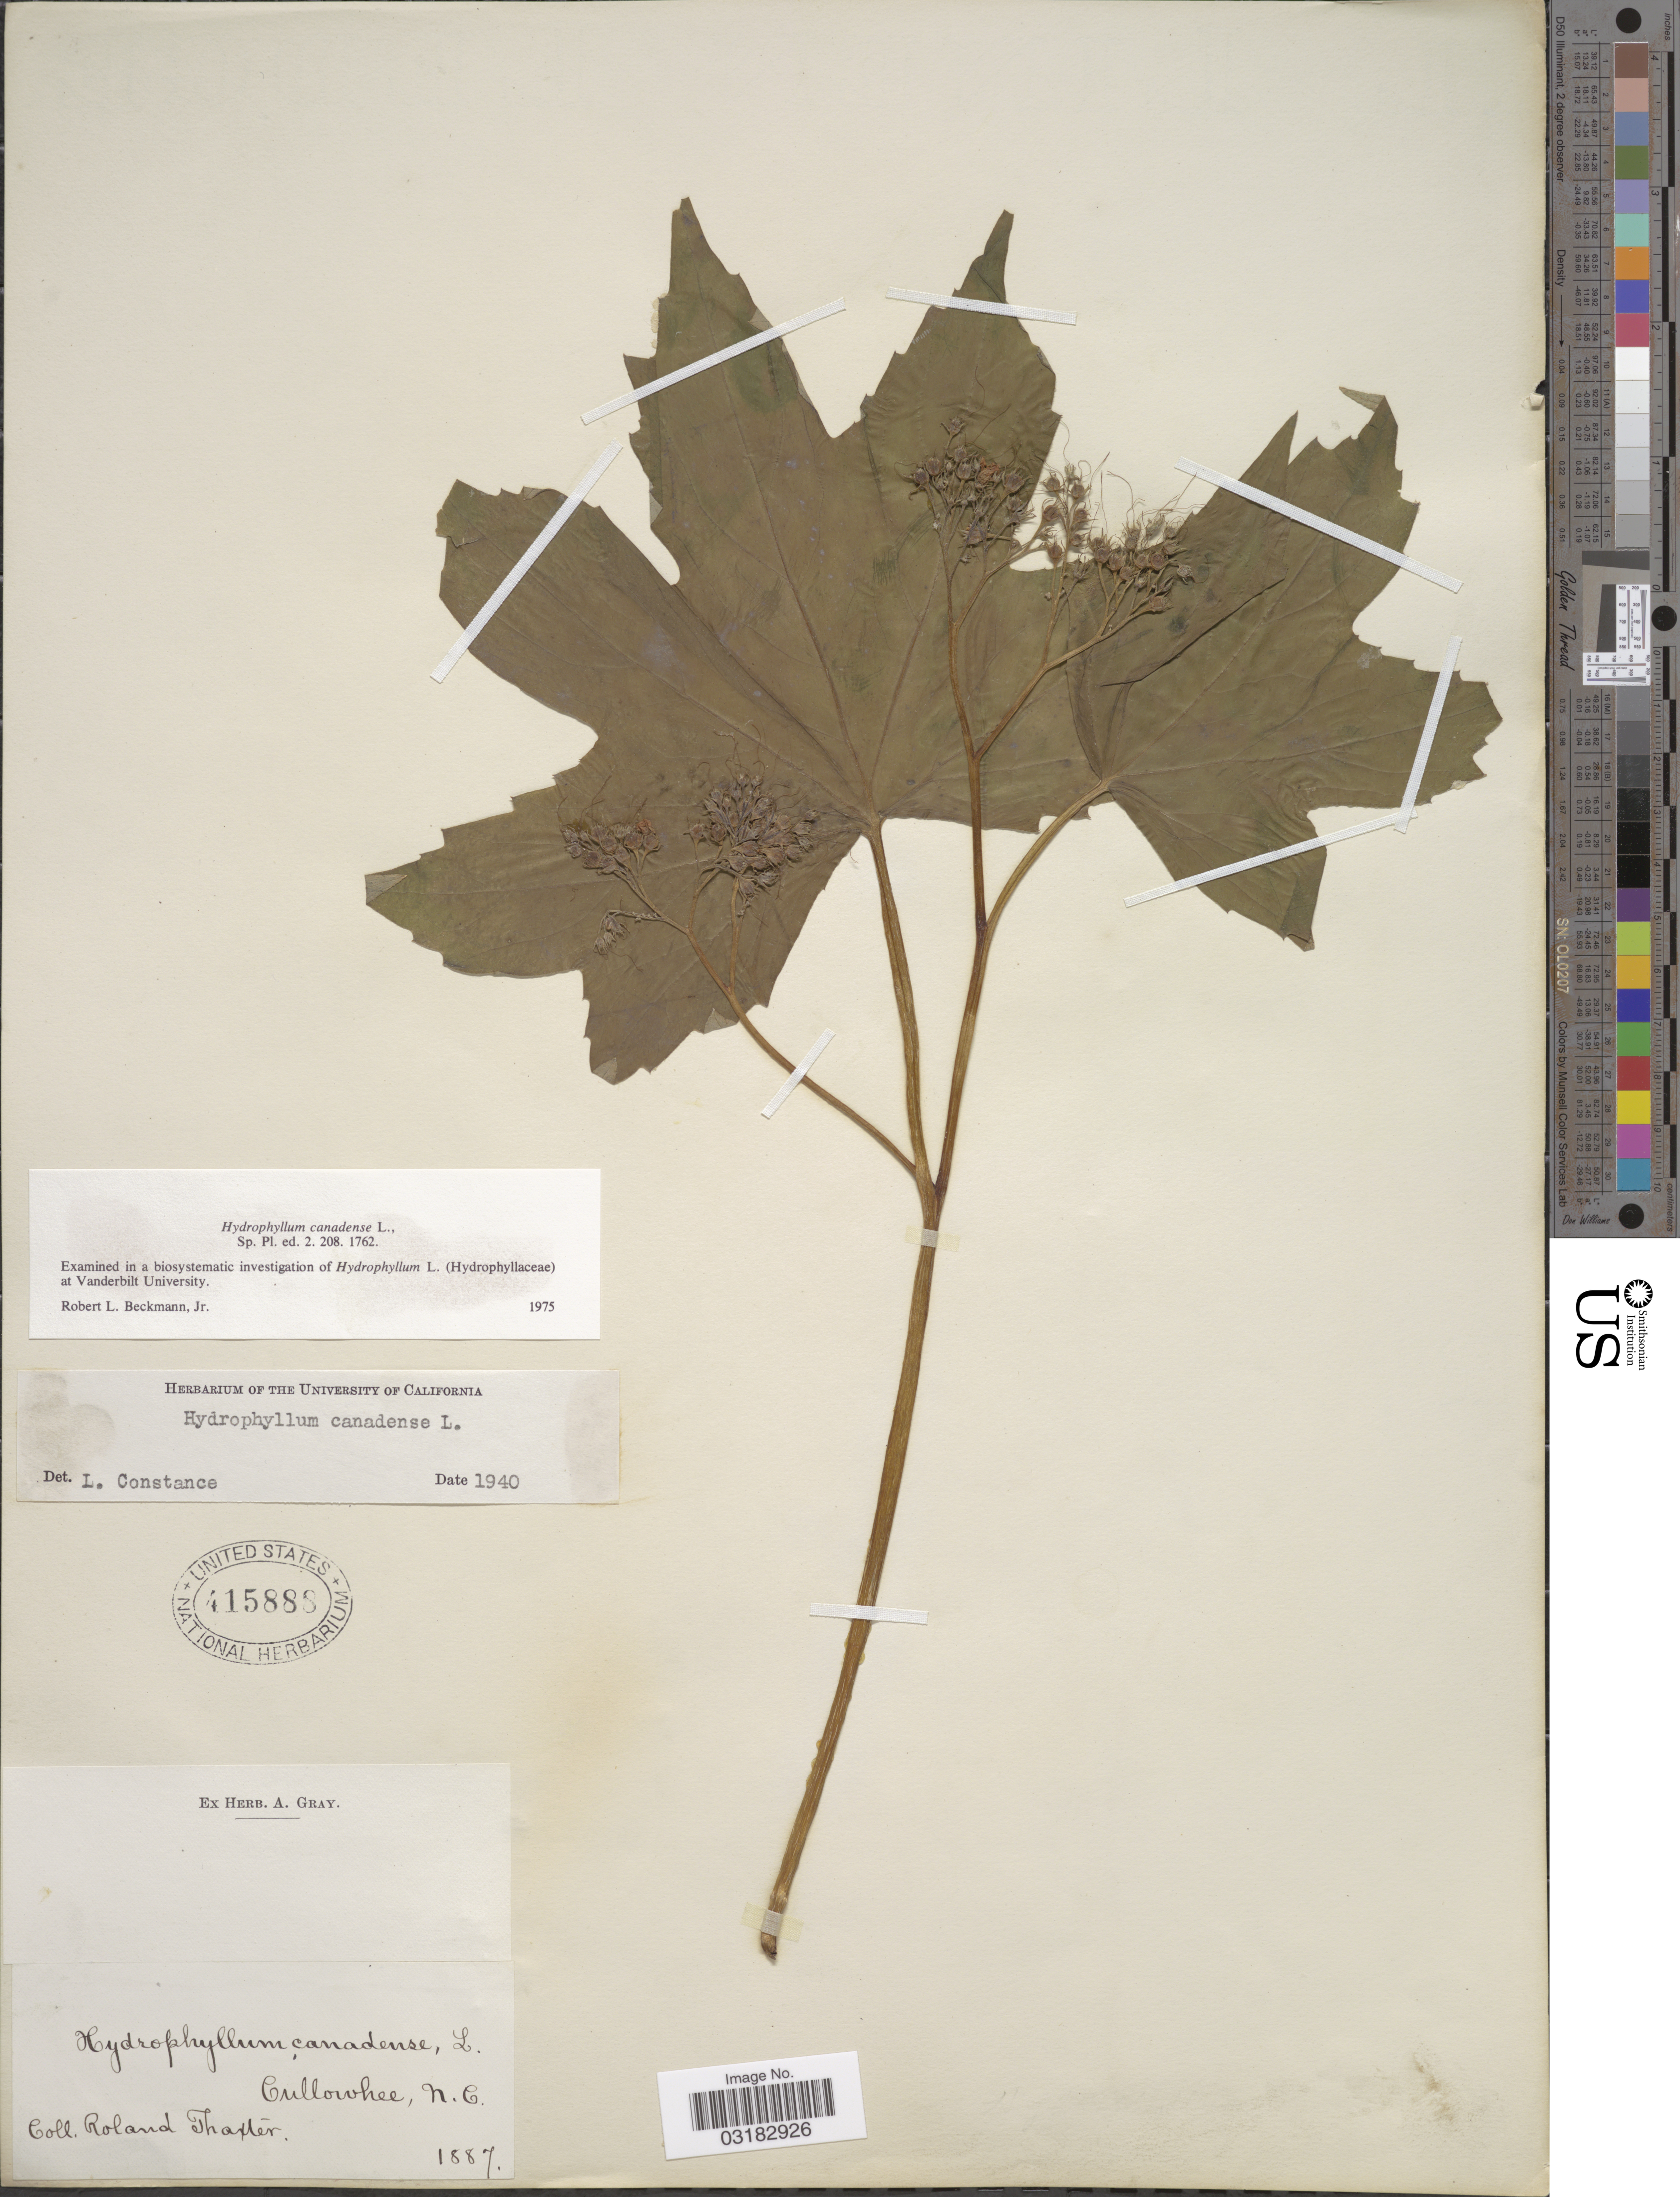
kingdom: Plantae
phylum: Tracheophyta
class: Magnoliopsida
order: Boraginales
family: Hydrophyllaceae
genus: Hydrophyllum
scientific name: Hydrophyllum canadense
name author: L.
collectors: R. Thaxter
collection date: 1887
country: United States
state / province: North Carolina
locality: Cullowhee.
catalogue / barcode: US 415888